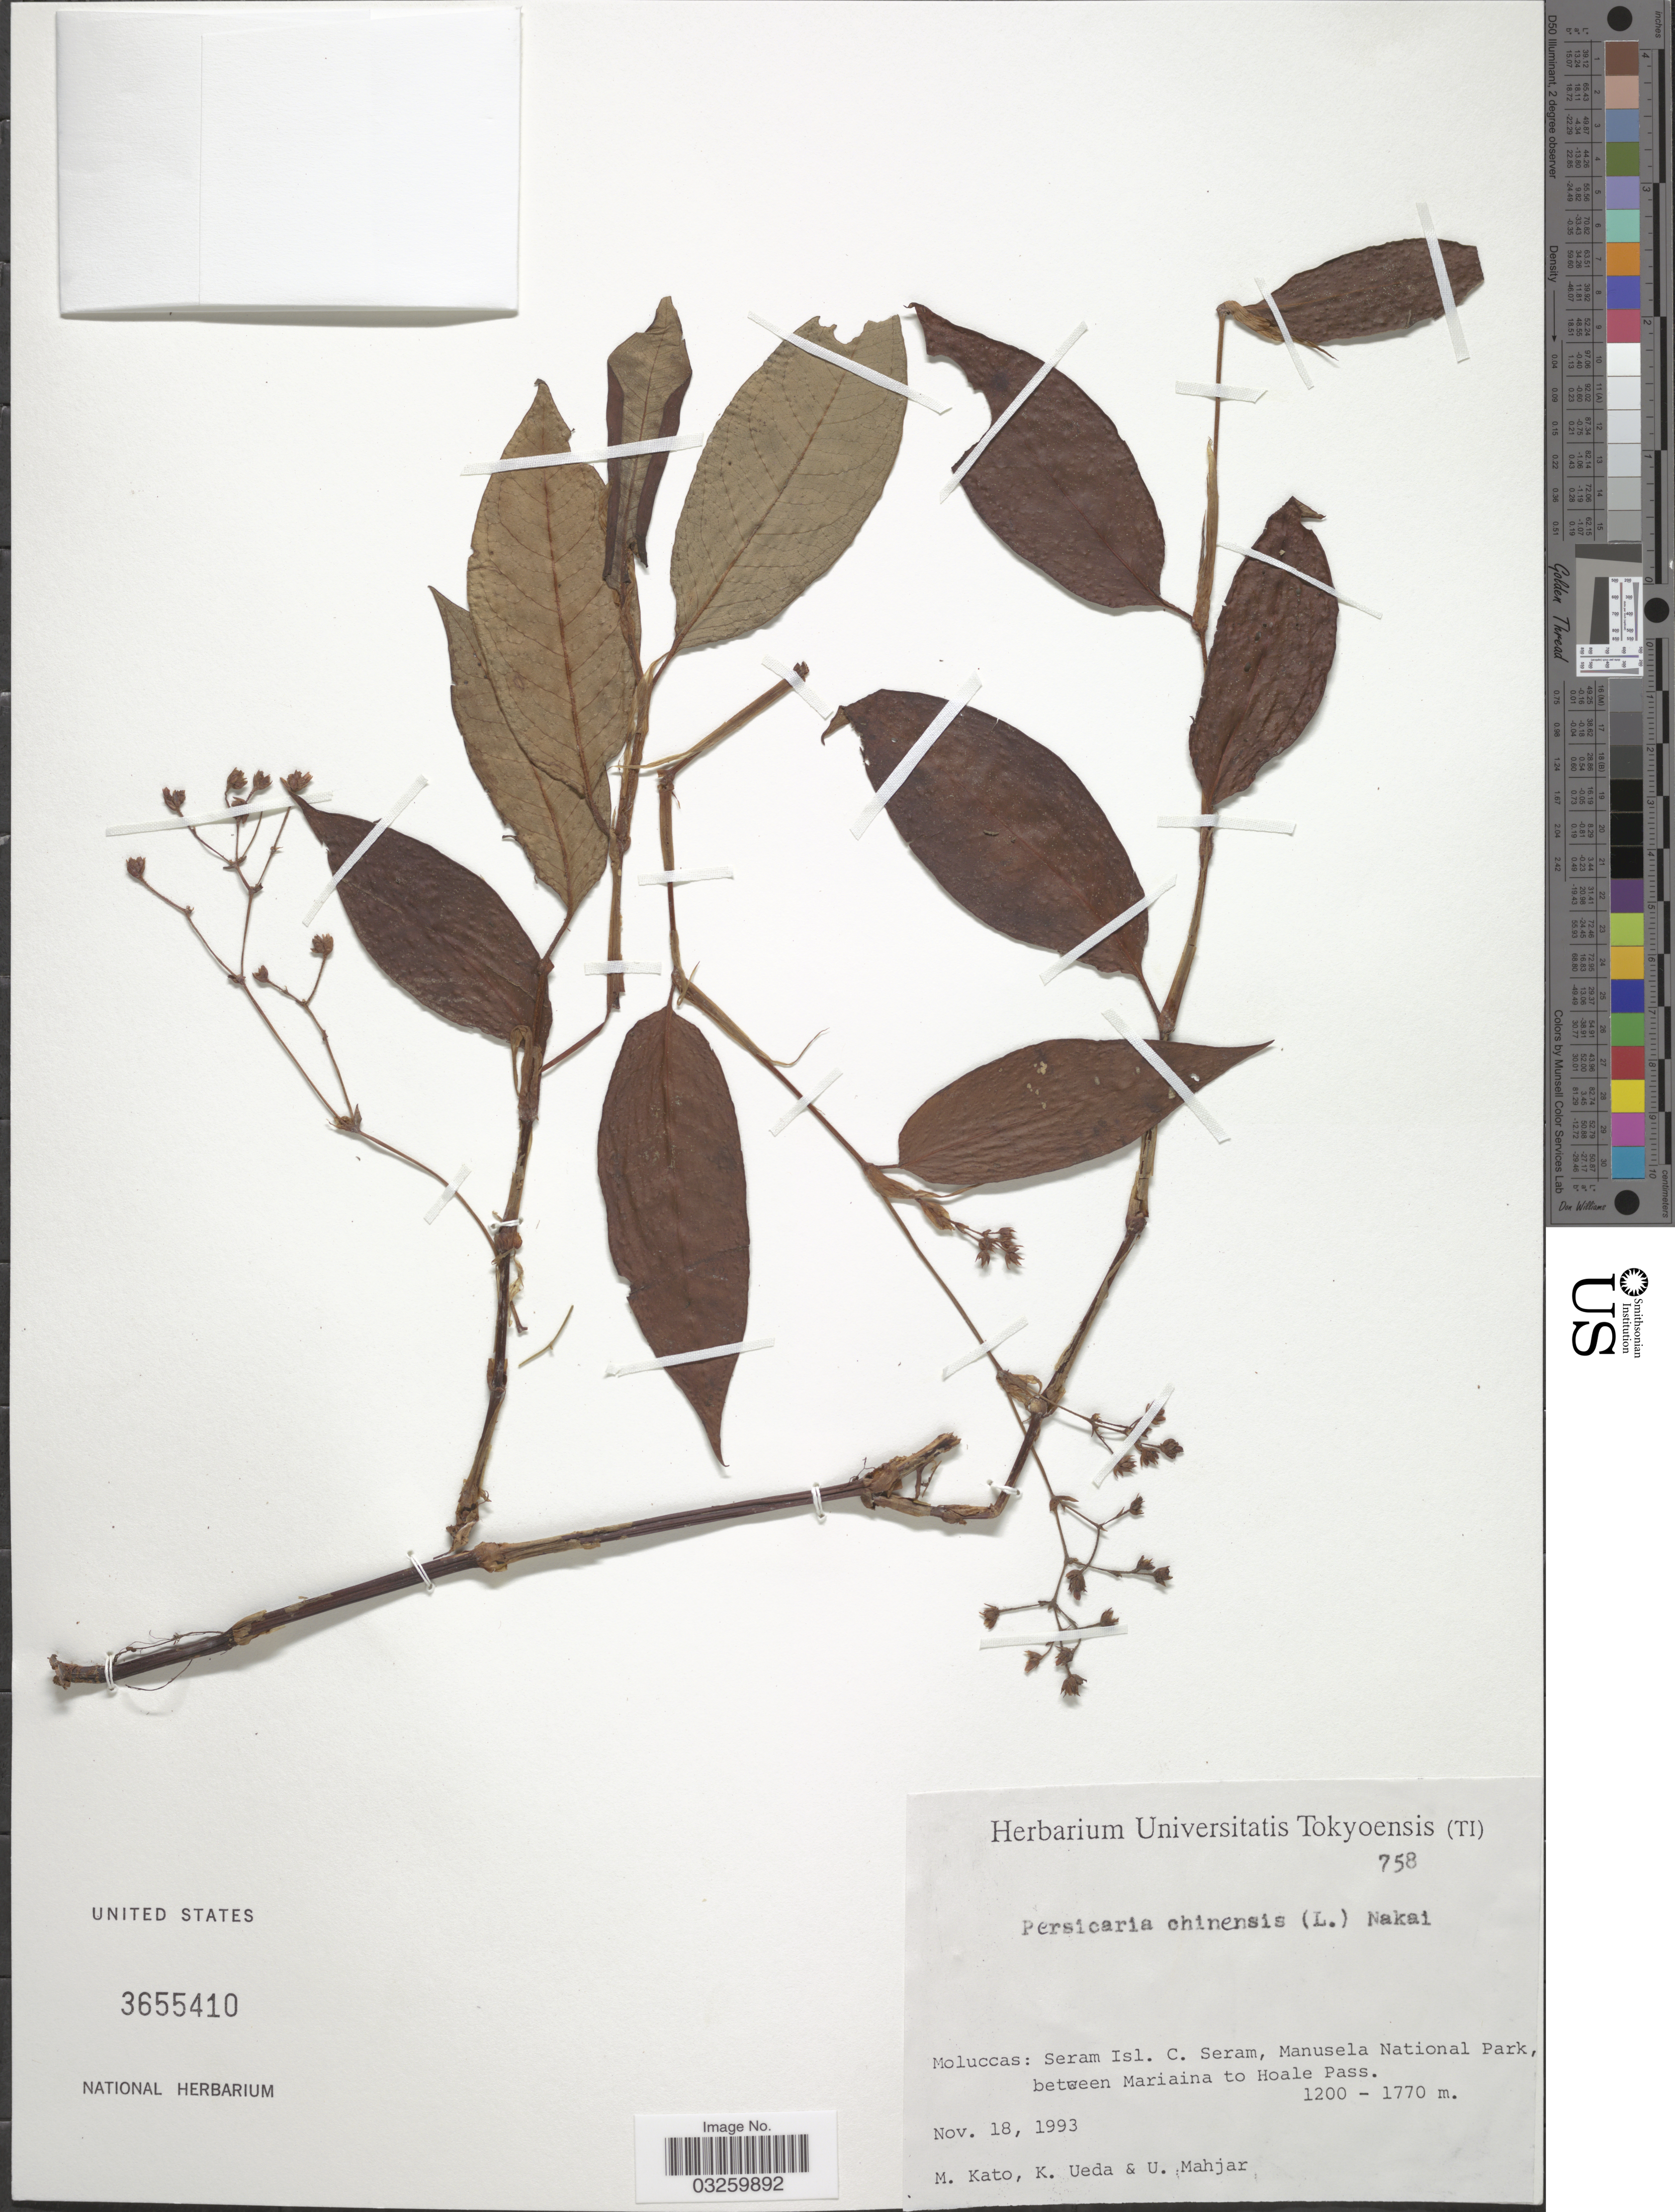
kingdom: Plantae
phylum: Tracheophyta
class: Magnoliopsida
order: Caryophyllales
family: Polygonaceae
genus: Persicaria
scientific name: Persicaria chinensis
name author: (L.) H. Gross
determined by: Wagner, W. L., (BOT), Smithsonian Institution - National Museum of Natural History (UNITED STATES)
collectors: M. Kato, K. Ueda & U.W. Mahjar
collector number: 758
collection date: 1993-11-18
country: Indonesia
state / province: Maluku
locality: Moluccas: Seram Isl. C. Seram, Manusela National Park, between Mariaina to Hoale Pass.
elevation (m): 1200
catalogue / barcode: US 3655410